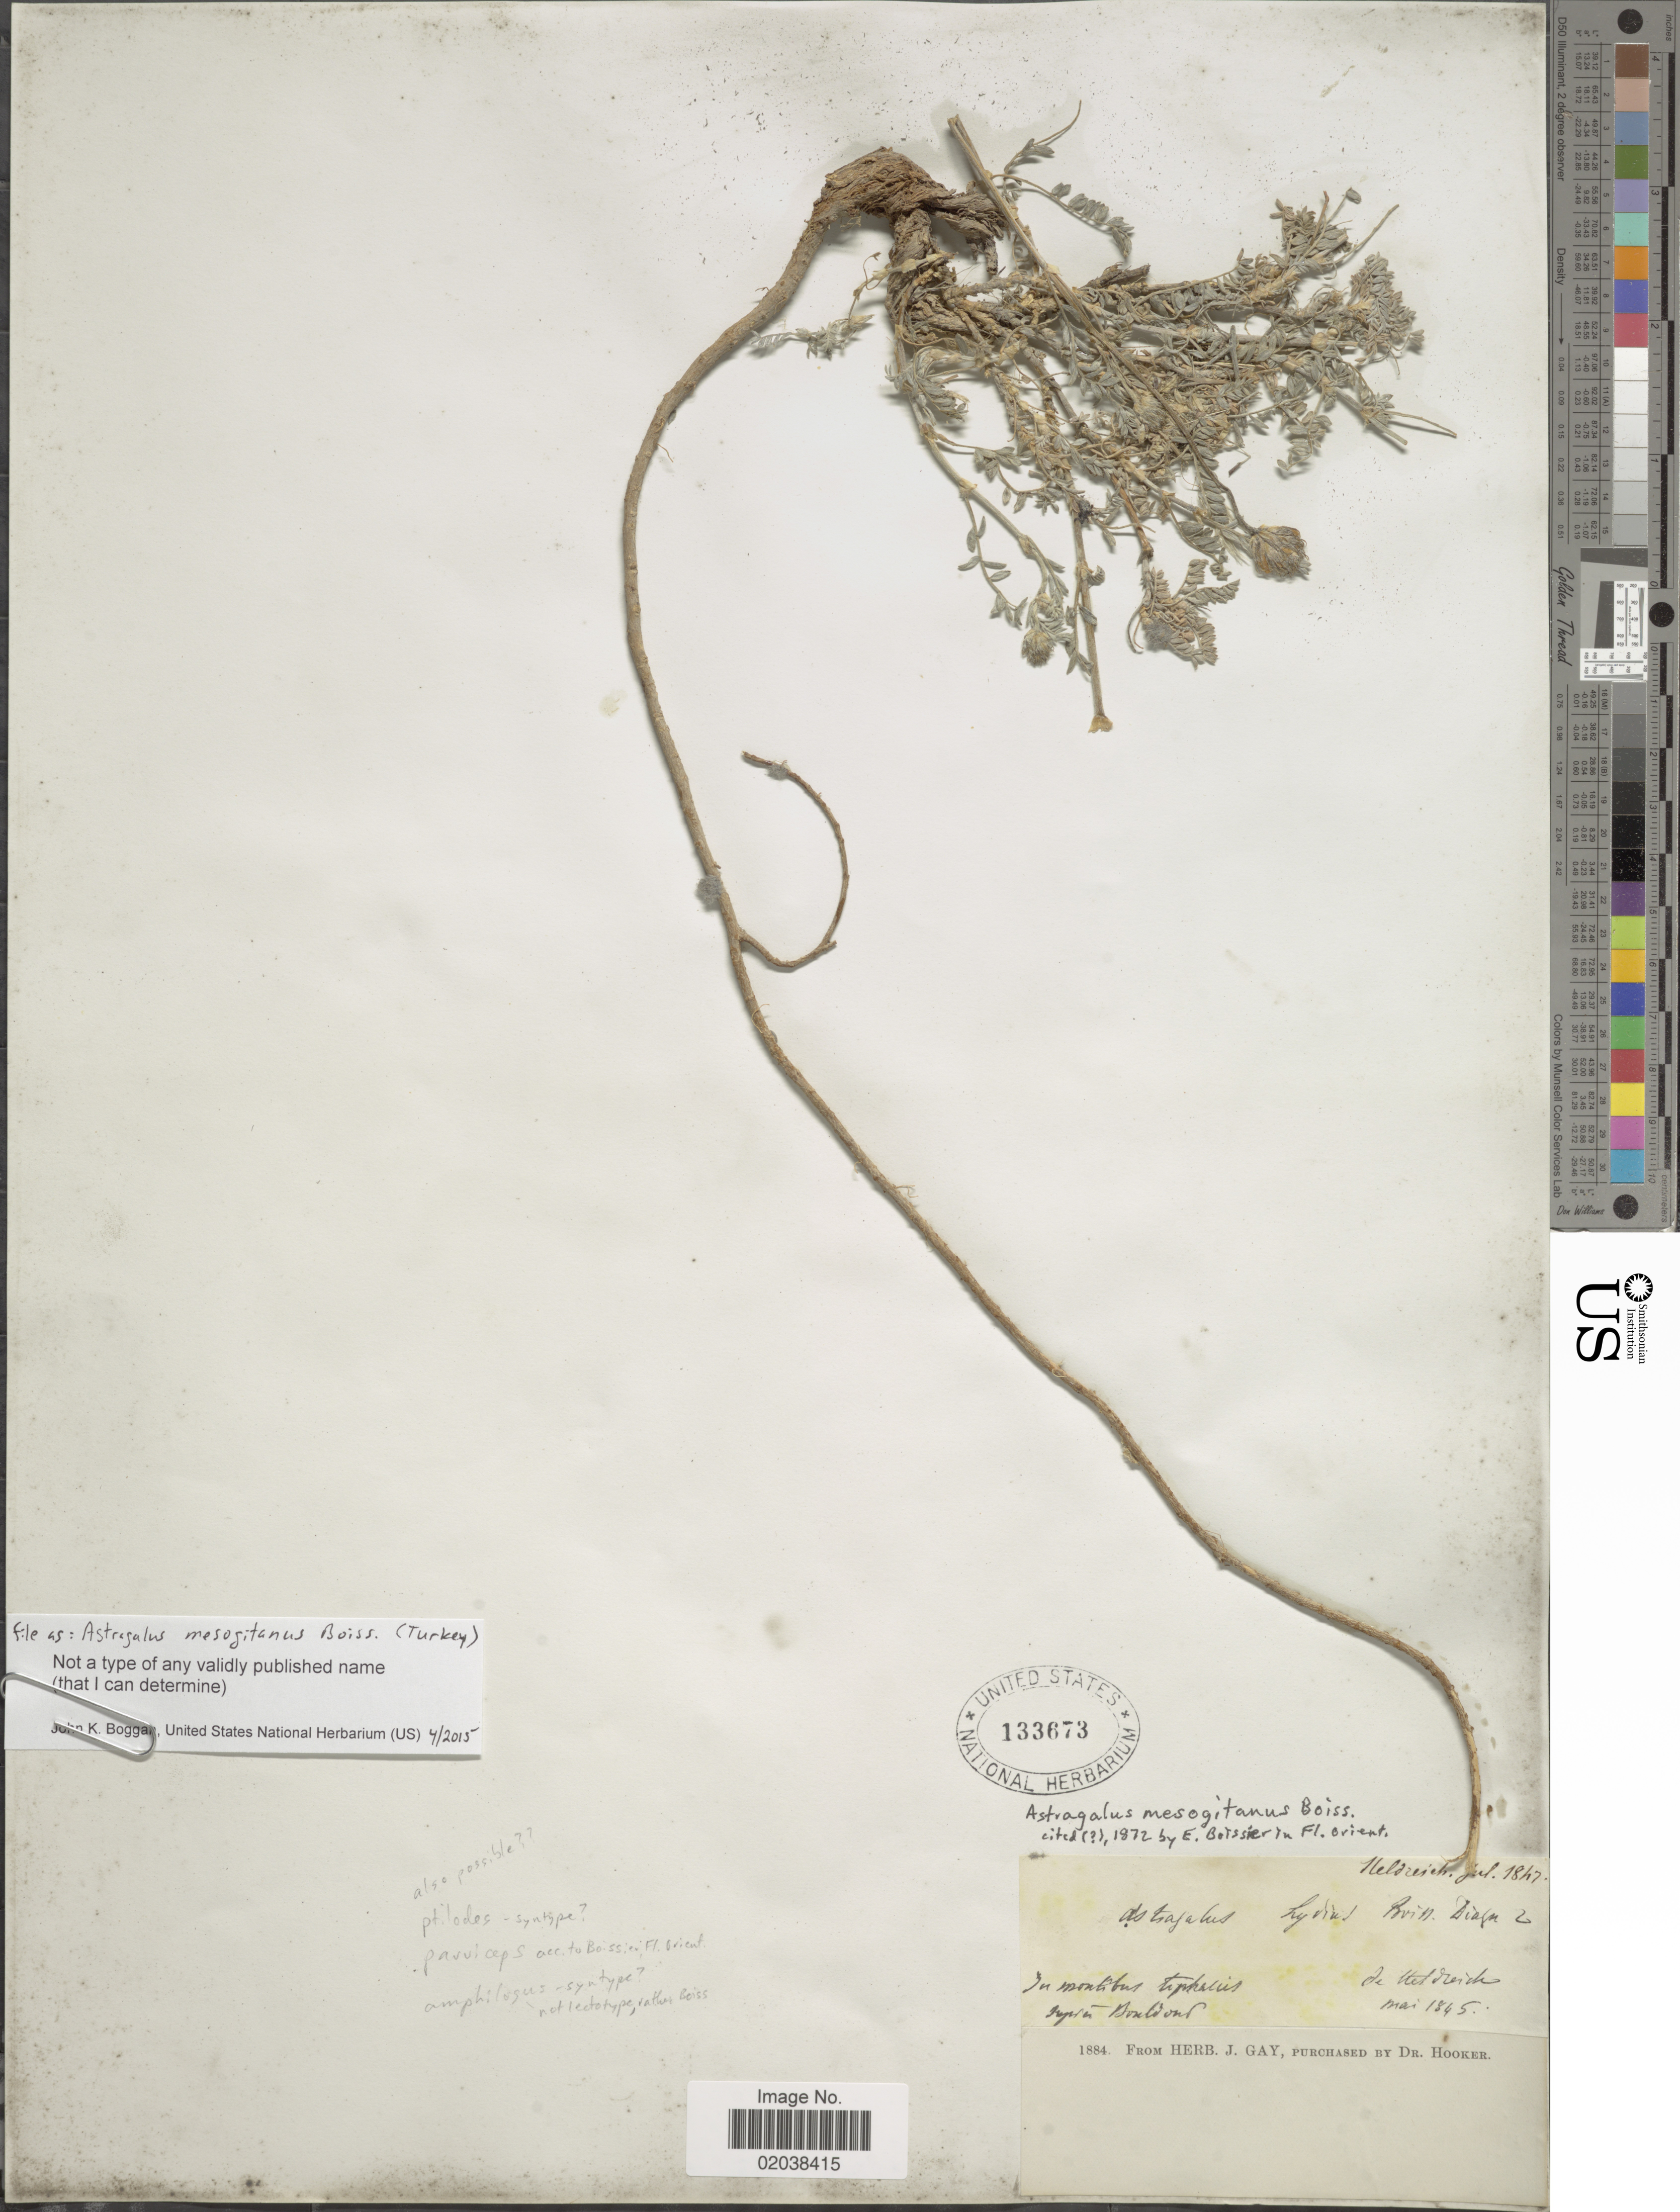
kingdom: Plantae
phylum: Tracheophyta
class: Magnoliopsida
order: Fabales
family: Fabaceae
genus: Astragalus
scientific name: Astragalus mesogitanus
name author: Boiss.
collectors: -. De Heldreich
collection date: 1845-05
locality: Provin. Diajnz. In montibus tiphalius. jupter Bontions [interpreted]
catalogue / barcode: US 133673